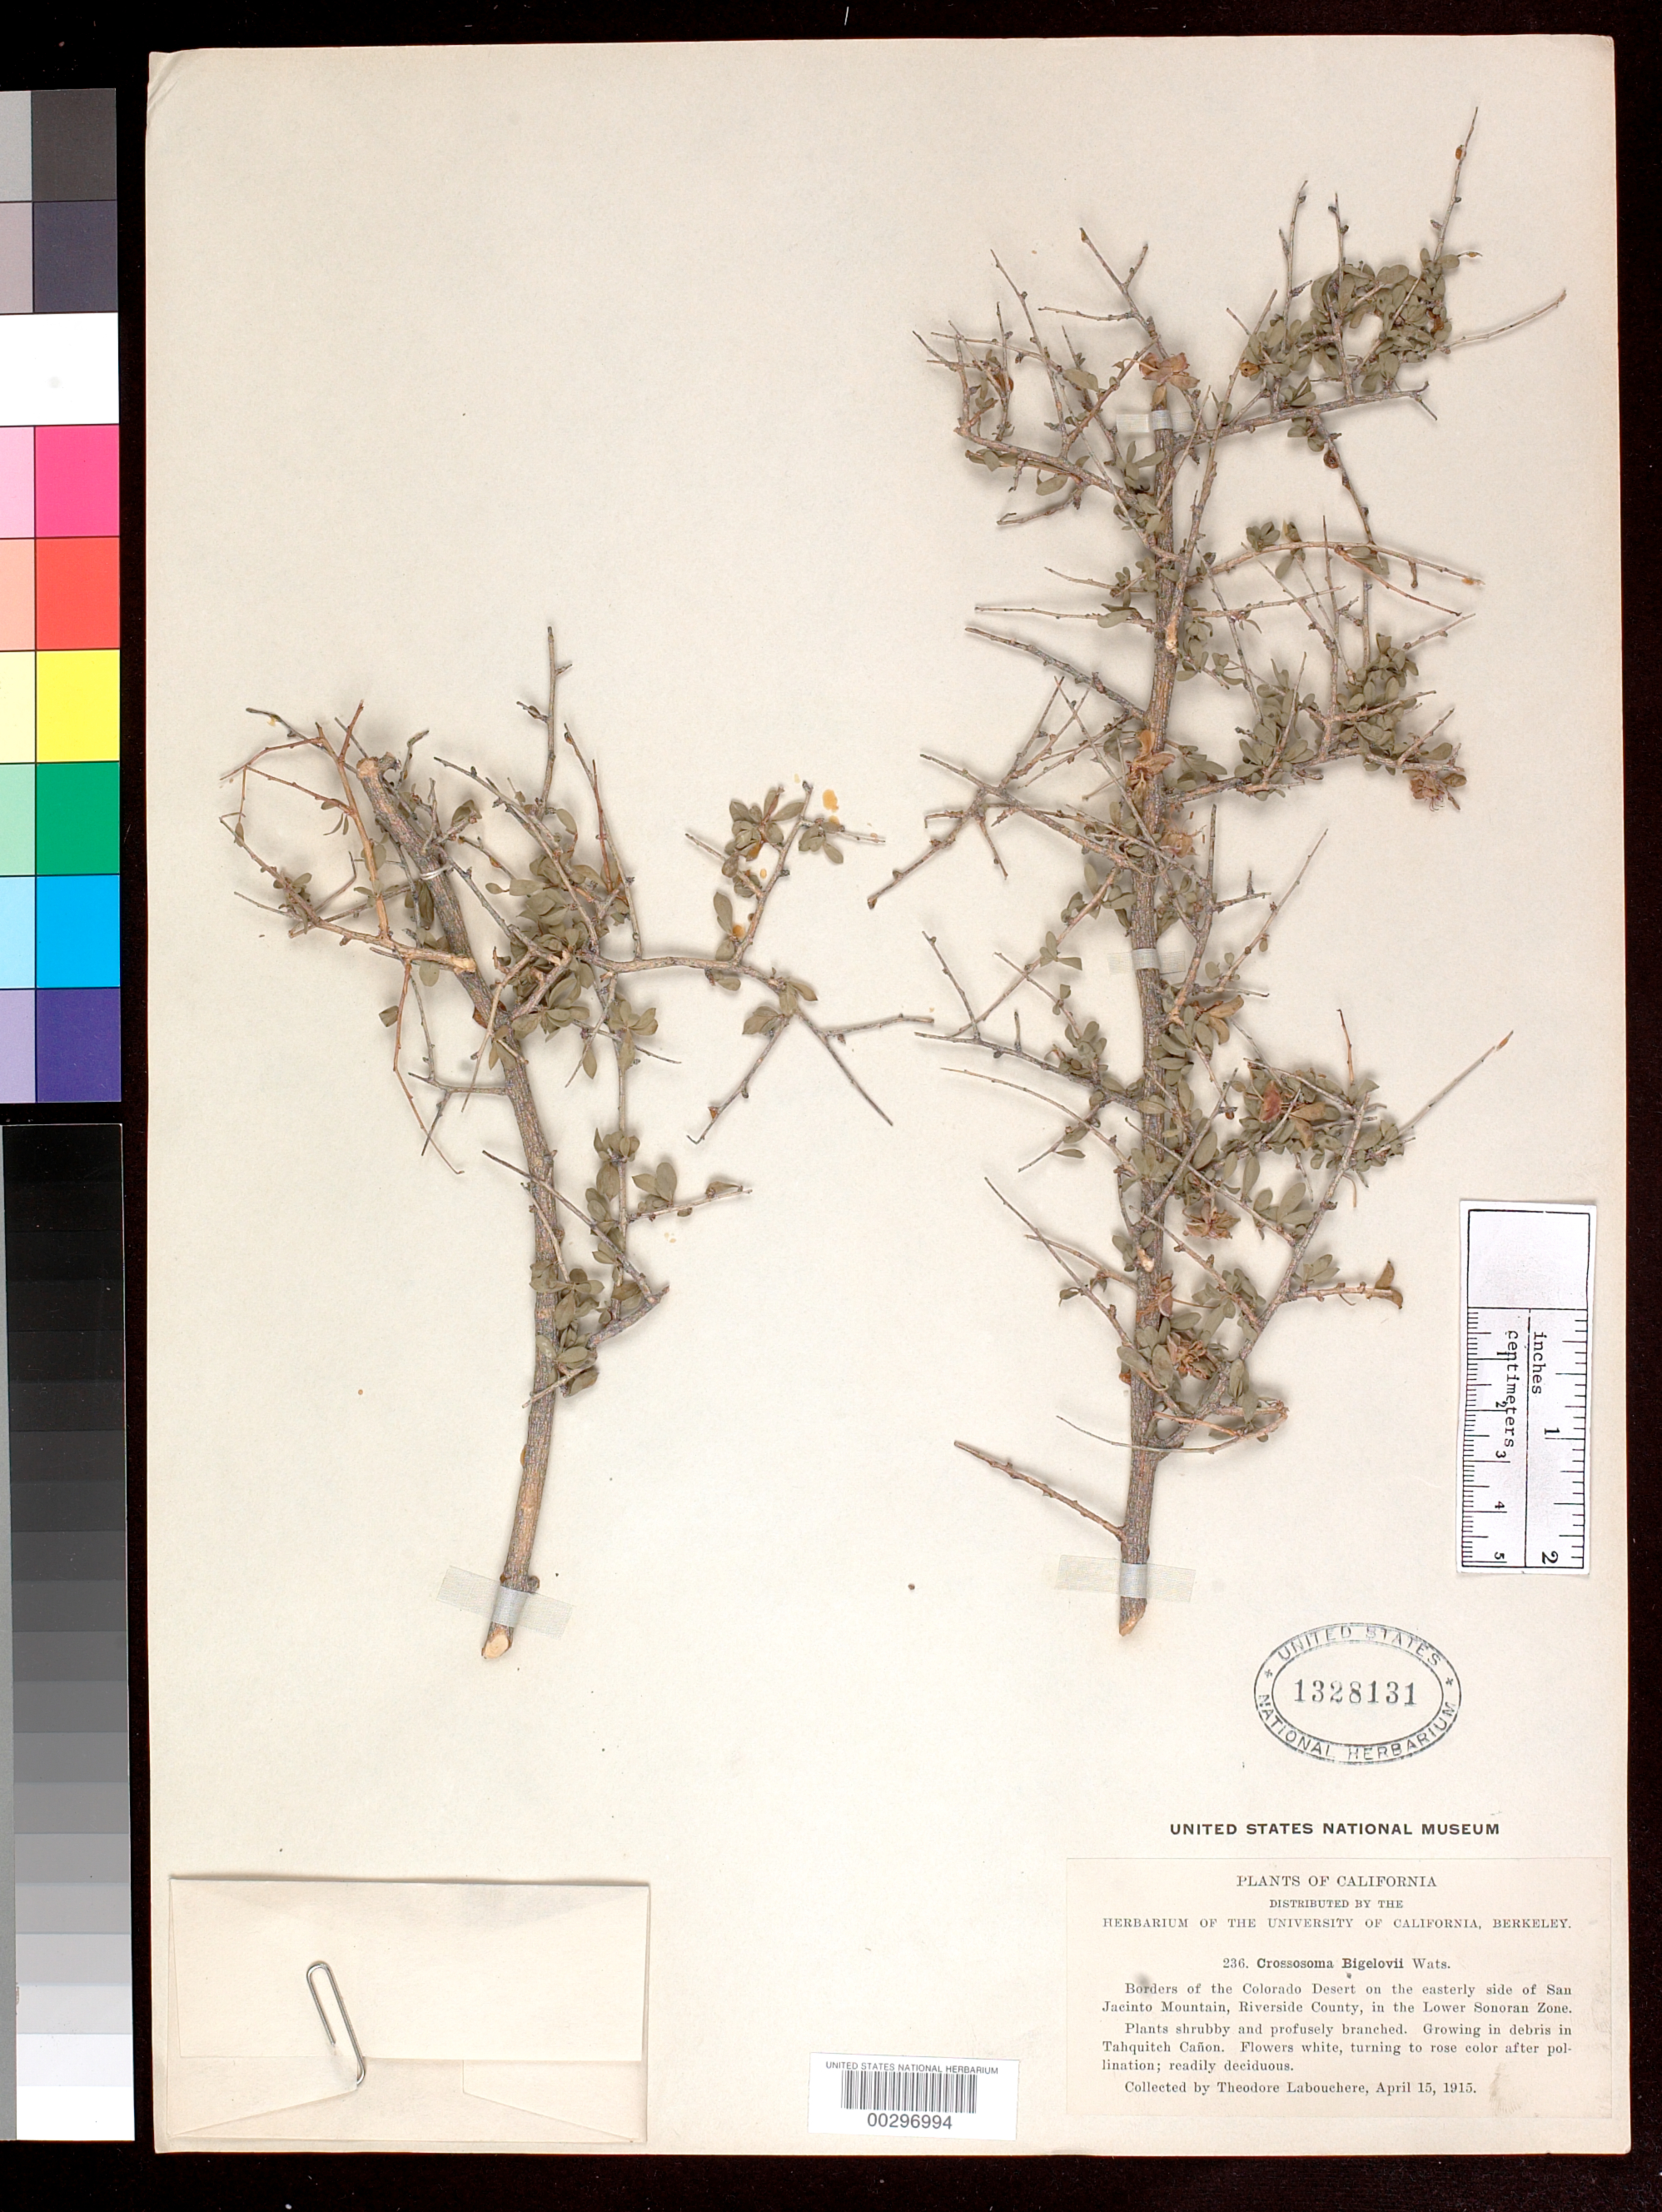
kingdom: Plantae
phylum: Tracheophyta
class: Magnoliopsida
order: Crossosomatales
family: Crossosomataceae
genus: Crossosoma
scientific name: Crossosoma bigelovii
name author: S. Watson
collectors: T. Labouchere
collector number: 236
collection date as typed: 15 Apr 1915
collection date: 1915-04-15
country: United States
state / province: California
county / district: Riverside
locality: E side of san jacinto mt. border of colorado desert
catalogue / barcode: US 1328131